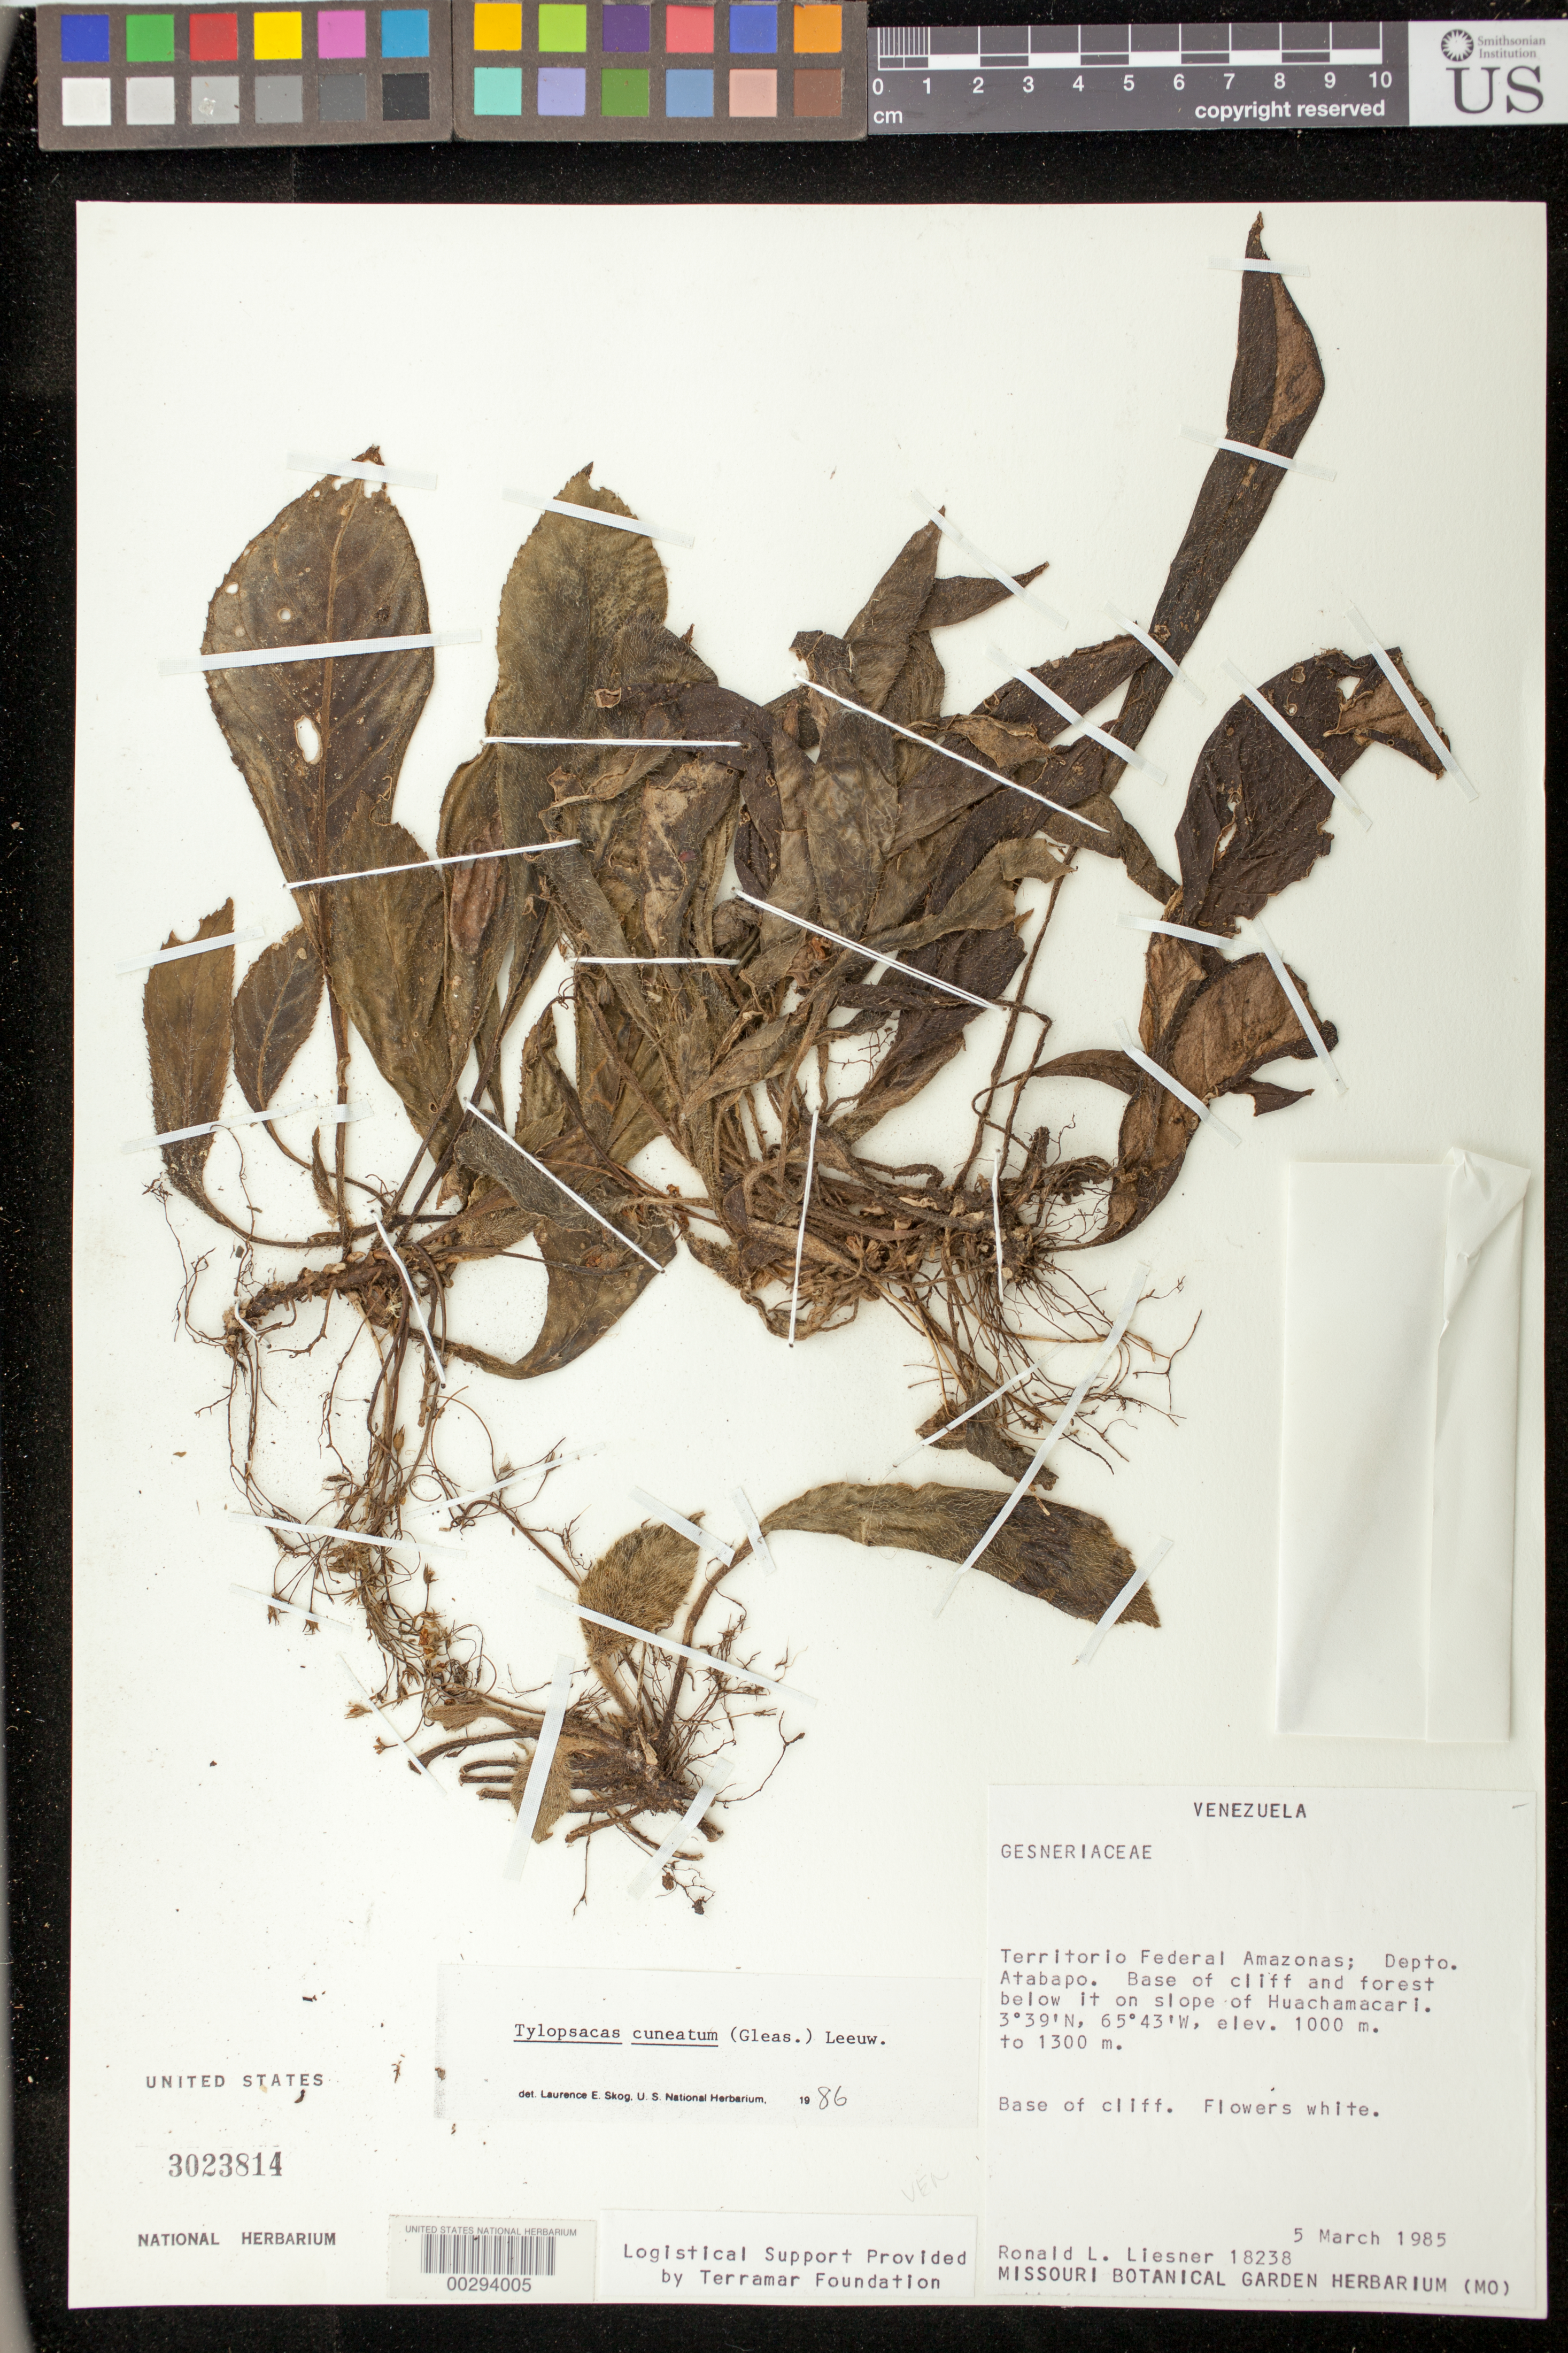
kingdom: Plantae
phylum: Tracheophyta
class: Magnoliopsida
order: Lamiales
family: Gesneriaceae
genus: Tylopsacas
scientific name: Tylopsacas cuneata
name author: (Gleason) Leeuwenb.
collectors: R. L. Liesner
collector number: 18238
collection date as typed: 05 Mar 1985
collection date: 1985-03-05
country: Venezuela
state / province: Amazonas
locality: Atabapo Dept., on slope of Huachamacari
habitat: Base of cliff and forest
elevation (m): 1000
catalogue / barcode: US 3023814